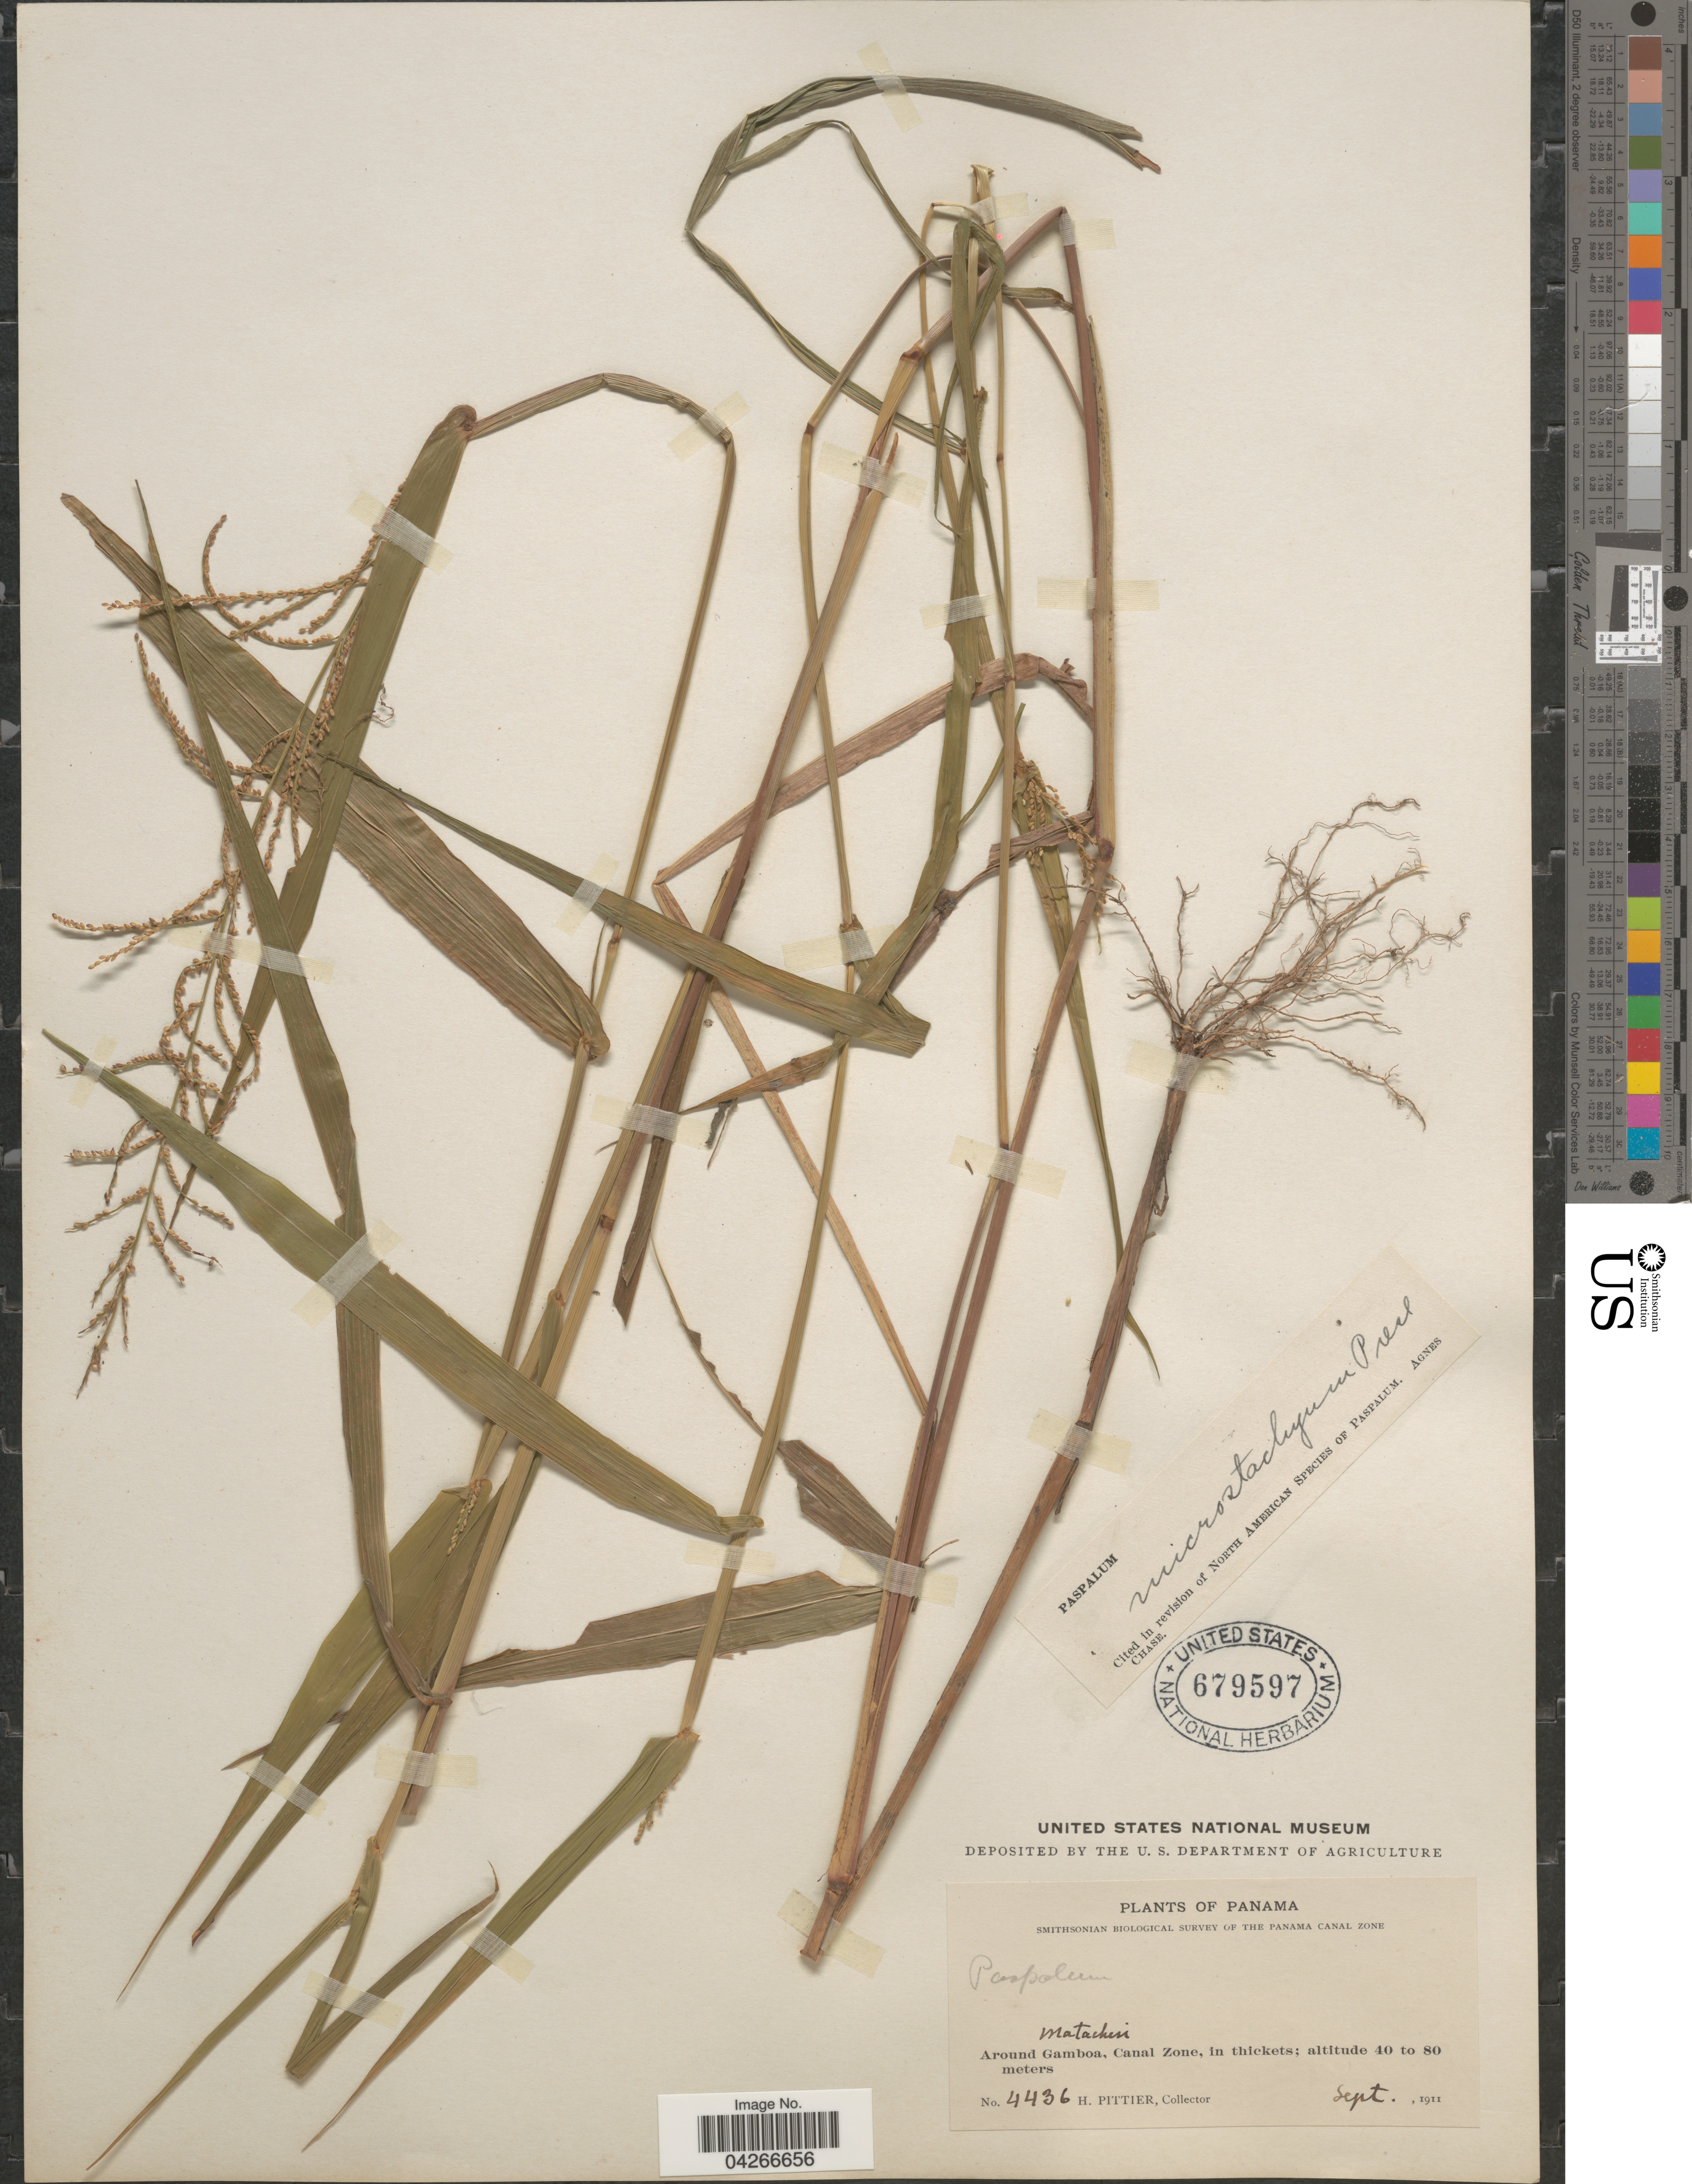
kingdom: Plantae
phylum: Tracheophyta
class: Liliopsida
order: Poales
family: Poaceae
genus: Paspalum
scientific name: Paspalum microstachyum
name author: J. Presl in C. Presl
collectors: H. F. Pittier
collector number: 4436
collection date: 1911-09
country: Panama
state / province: Colón / Panamá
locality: Smithsonian Biological Survey of the Panama Canal Zone. Matacheri. Around Gamboa, Canal Zone.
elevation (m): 40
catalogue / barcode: US 679597